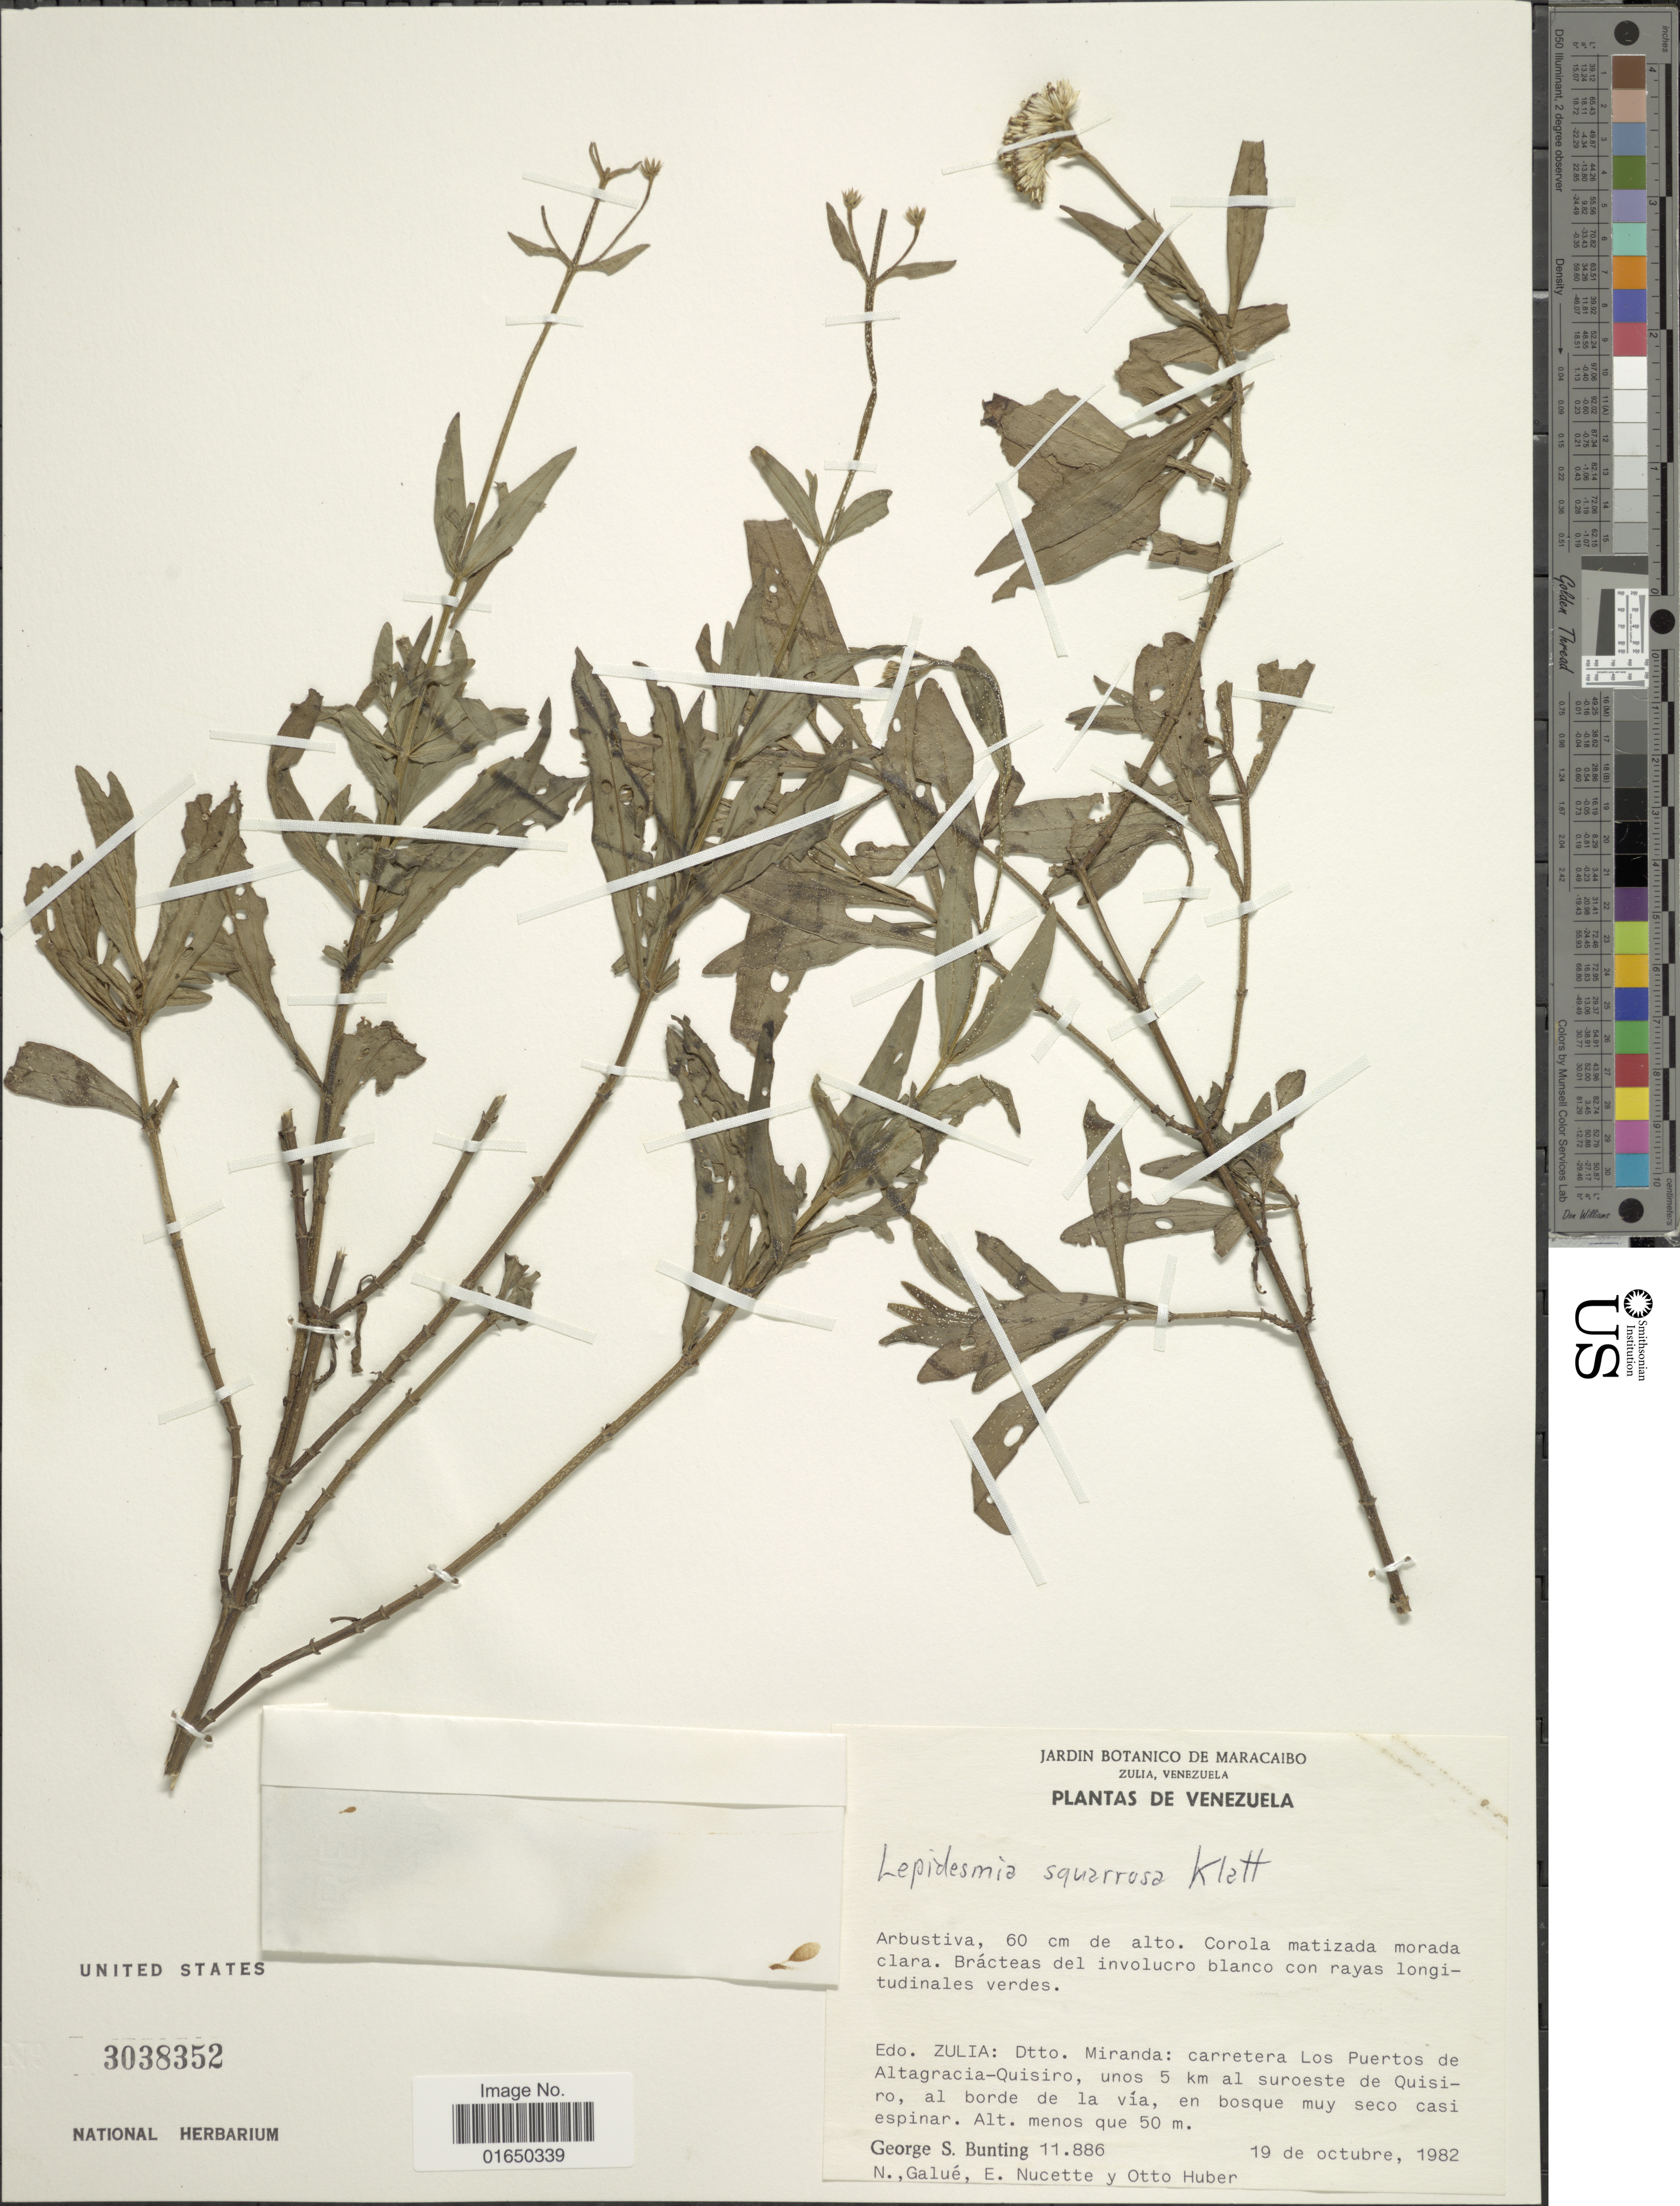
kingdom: Plantae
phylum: Tracheophyta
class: Magnoliopsida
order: Asterales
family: Asteraceae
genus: Lepidesmia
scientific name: Lepidesmia squarrosa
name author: Klatt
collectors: G. S. Bunting, N. Galue, E. Nucette & Collector illegible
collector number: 11886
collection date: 1982-10-19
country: Venezuela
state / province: Zulia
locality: Dtto: Miranda: carretera Los Puertos de Altagracia-Quisiro, unos 5 km al suroeste de Quisiro, al borde de la via, en bosque muy seco casi espinar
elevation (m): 50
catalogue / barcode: US 3038352